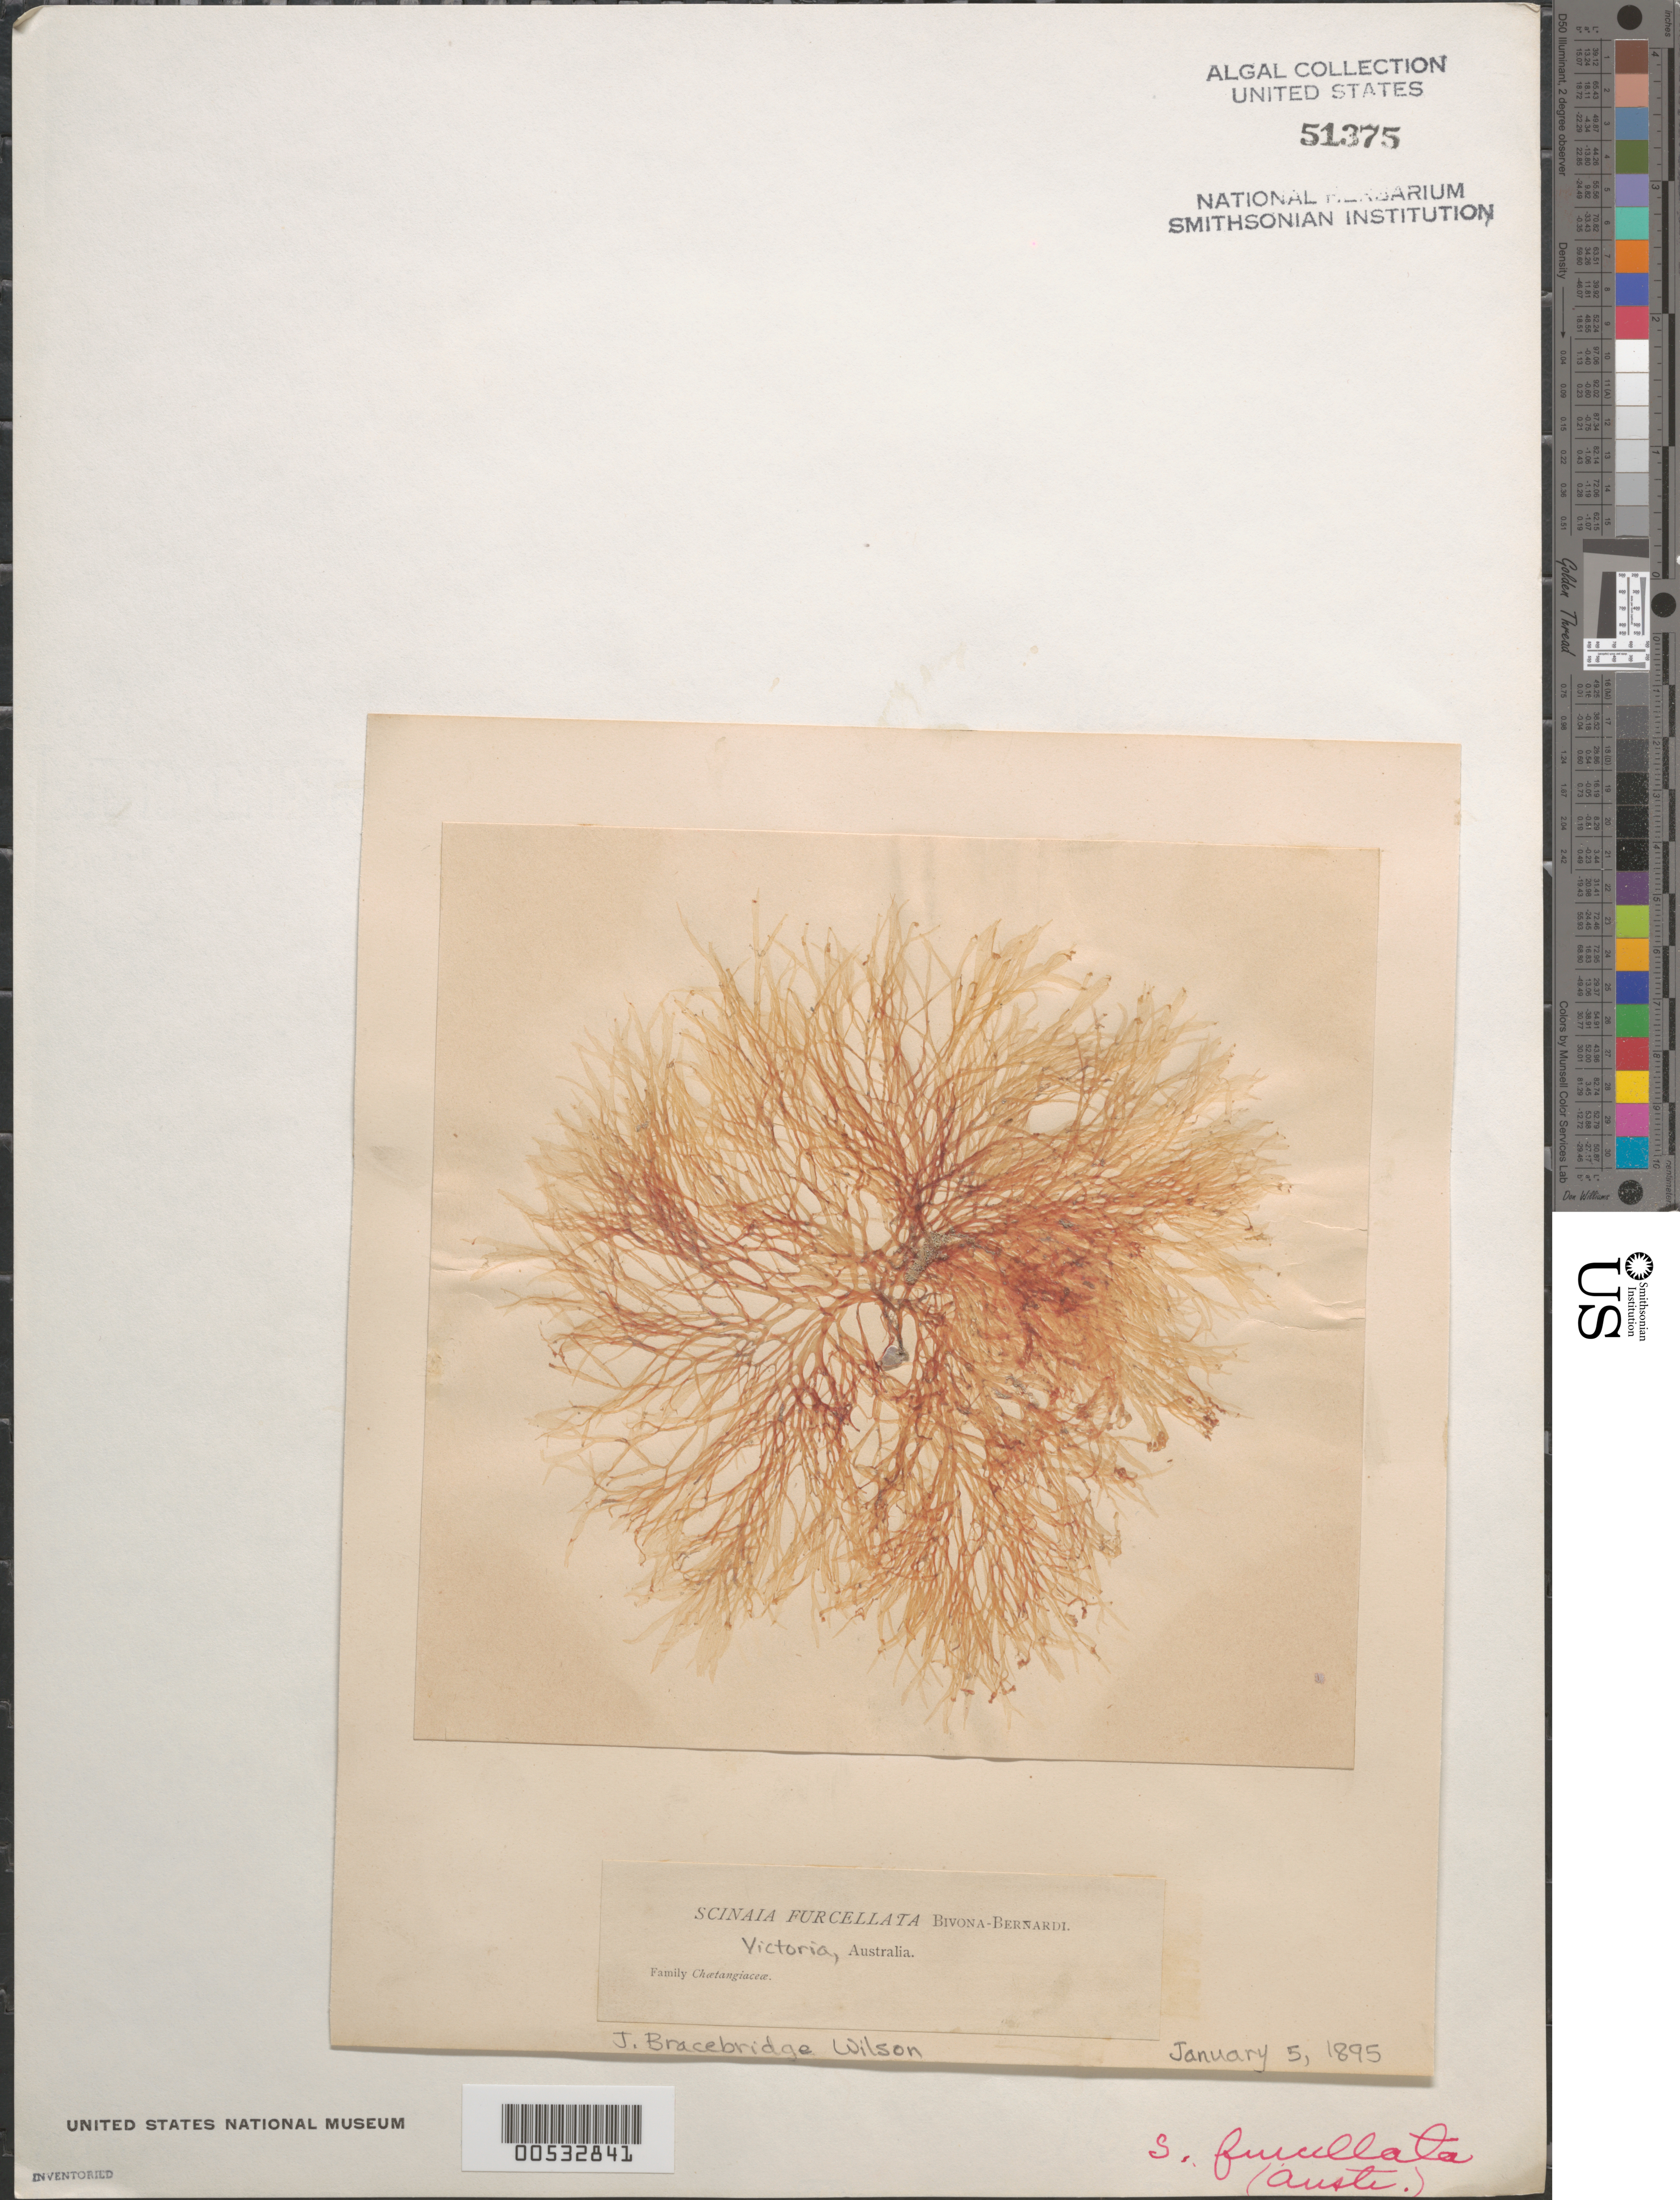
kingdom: Plantae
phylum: Rhodophyta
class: Florideophyceae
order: Nemaliales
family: Scinaiaceae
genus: Scinaia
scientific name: Scinaia furcellata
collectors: J. B. Wilson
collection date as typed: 05 Jan 1895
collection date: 1895-01-05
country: Australia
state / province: Victoria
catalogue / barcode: US 51375